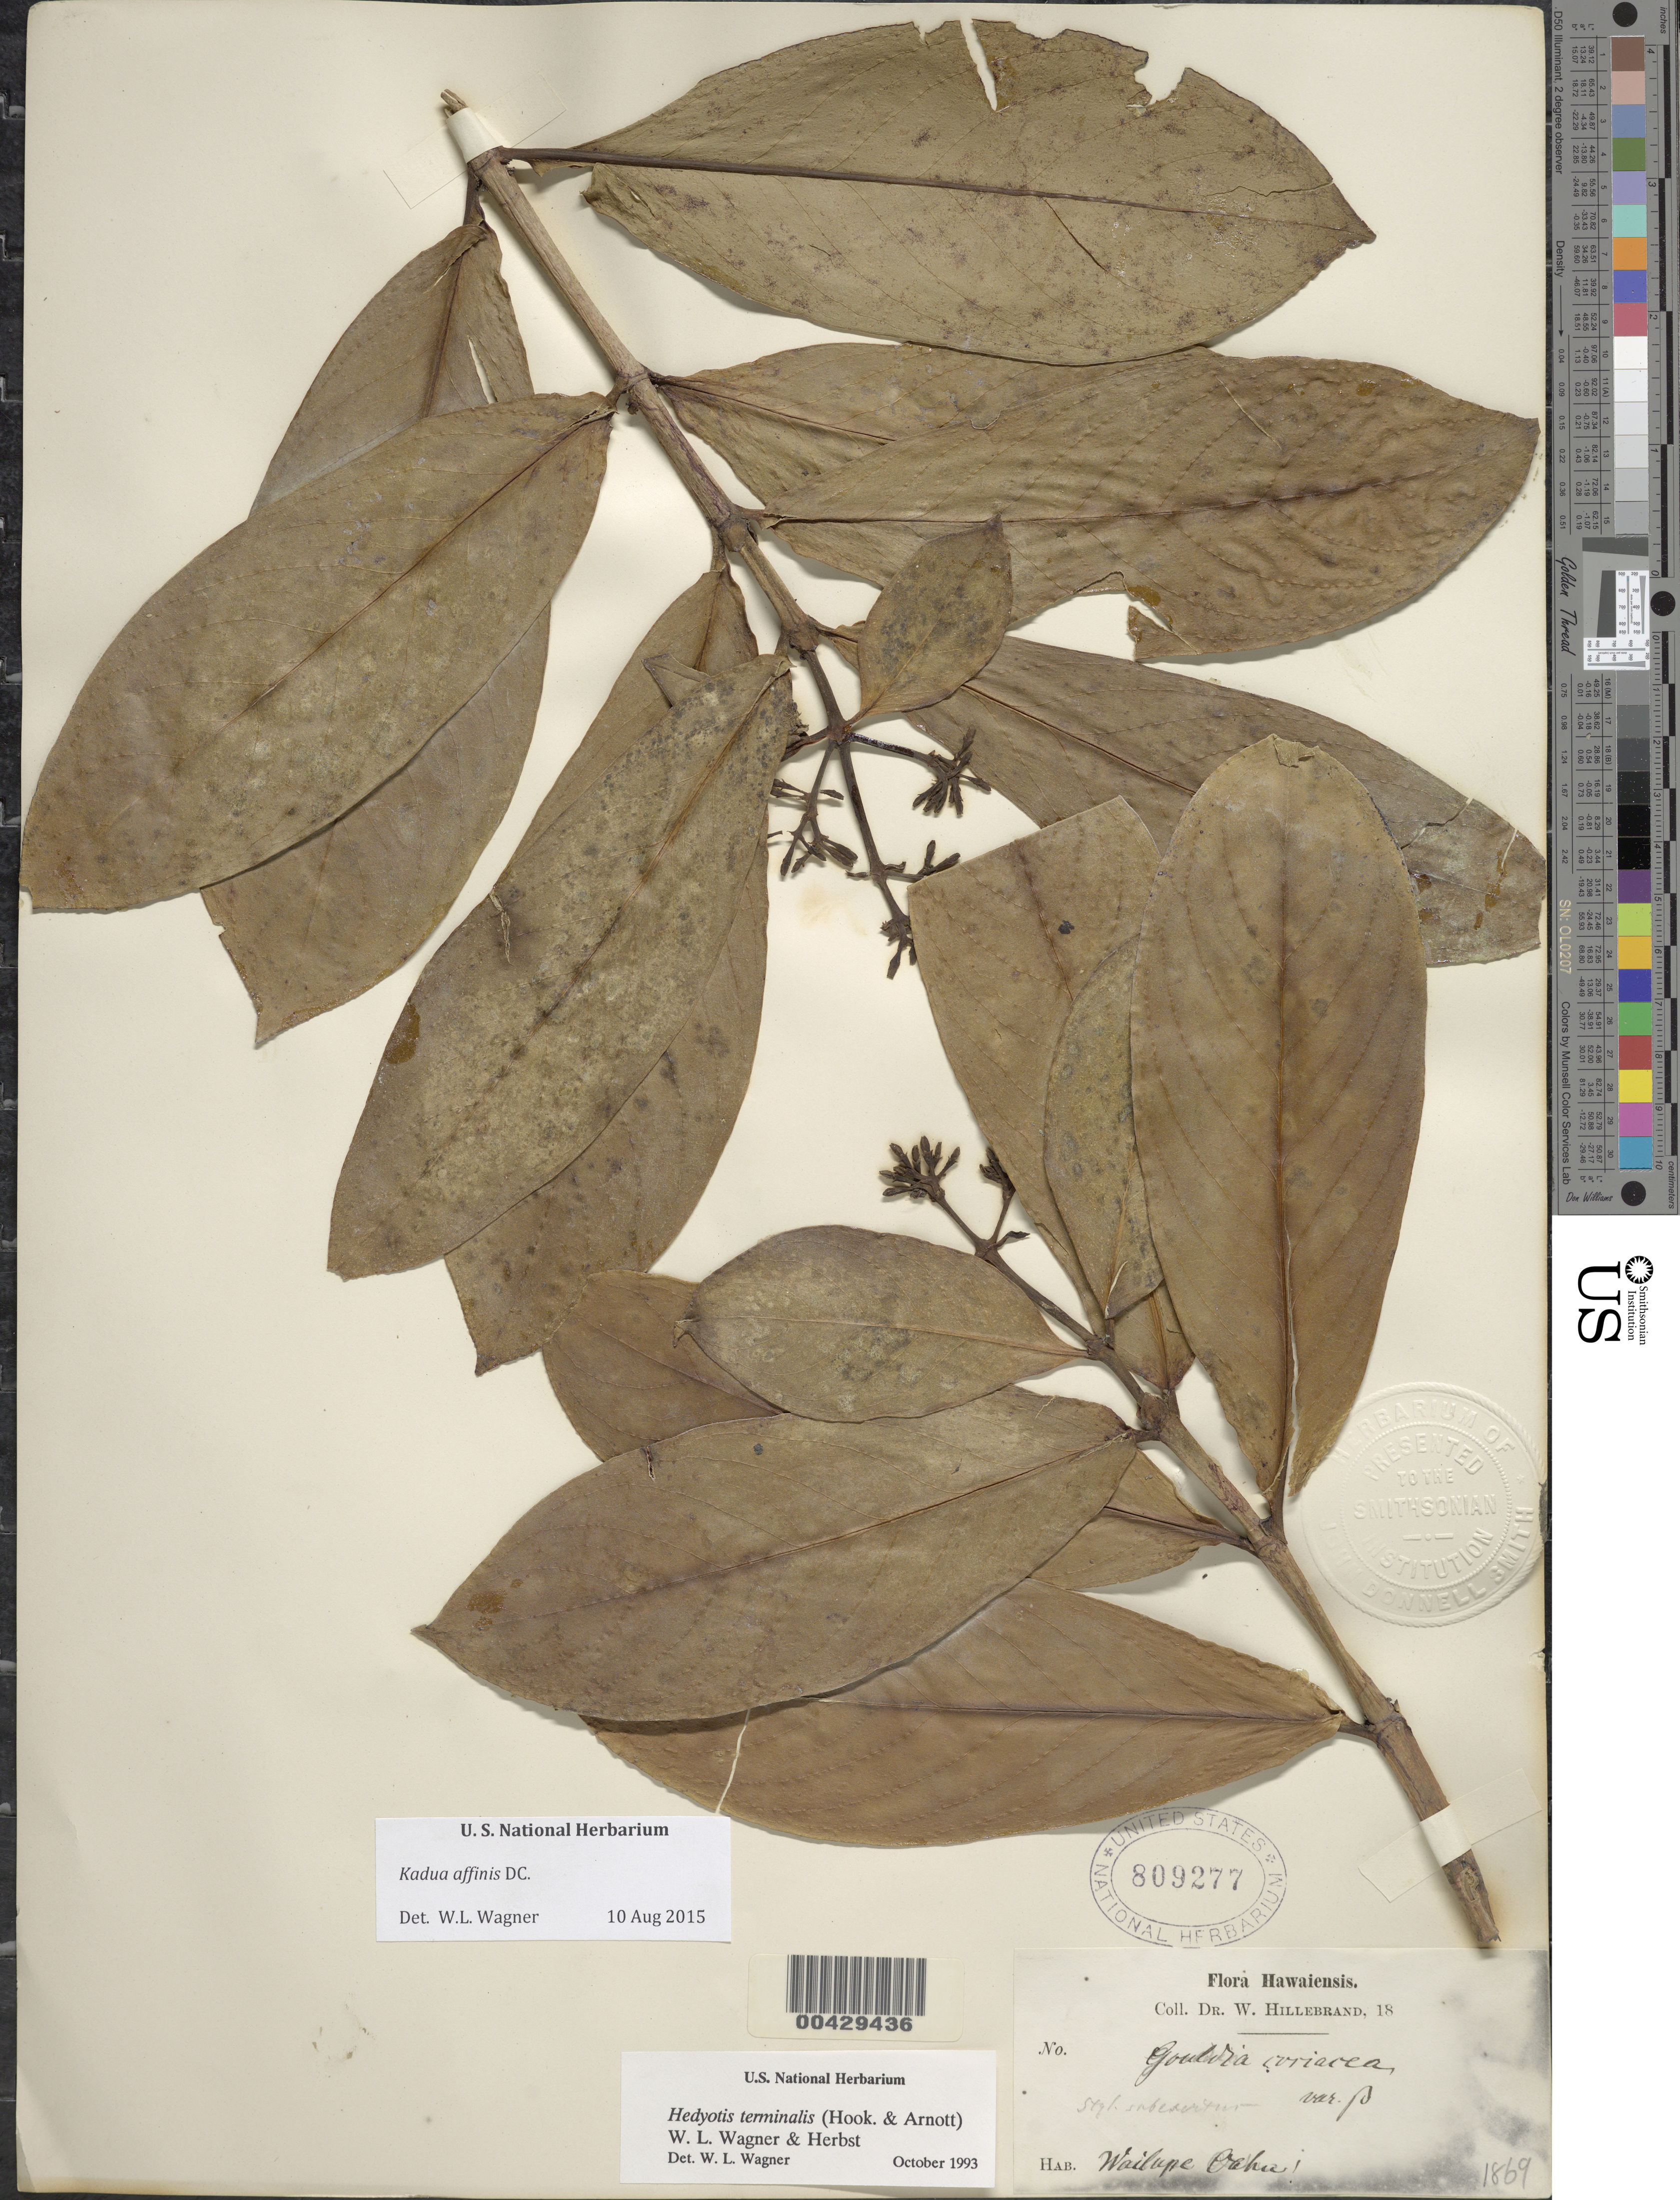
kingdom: Plantae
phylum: Tracheophyta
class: Magnoliopsida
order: Gentianales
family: Rubiaceae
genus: Kadua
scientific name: Kadua affinis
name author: DC.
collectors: W. Hillebrand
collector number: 1869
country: United States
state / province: Hawaii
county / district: Honolulu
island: Oahu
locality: Wailupe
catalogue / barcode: US 809277